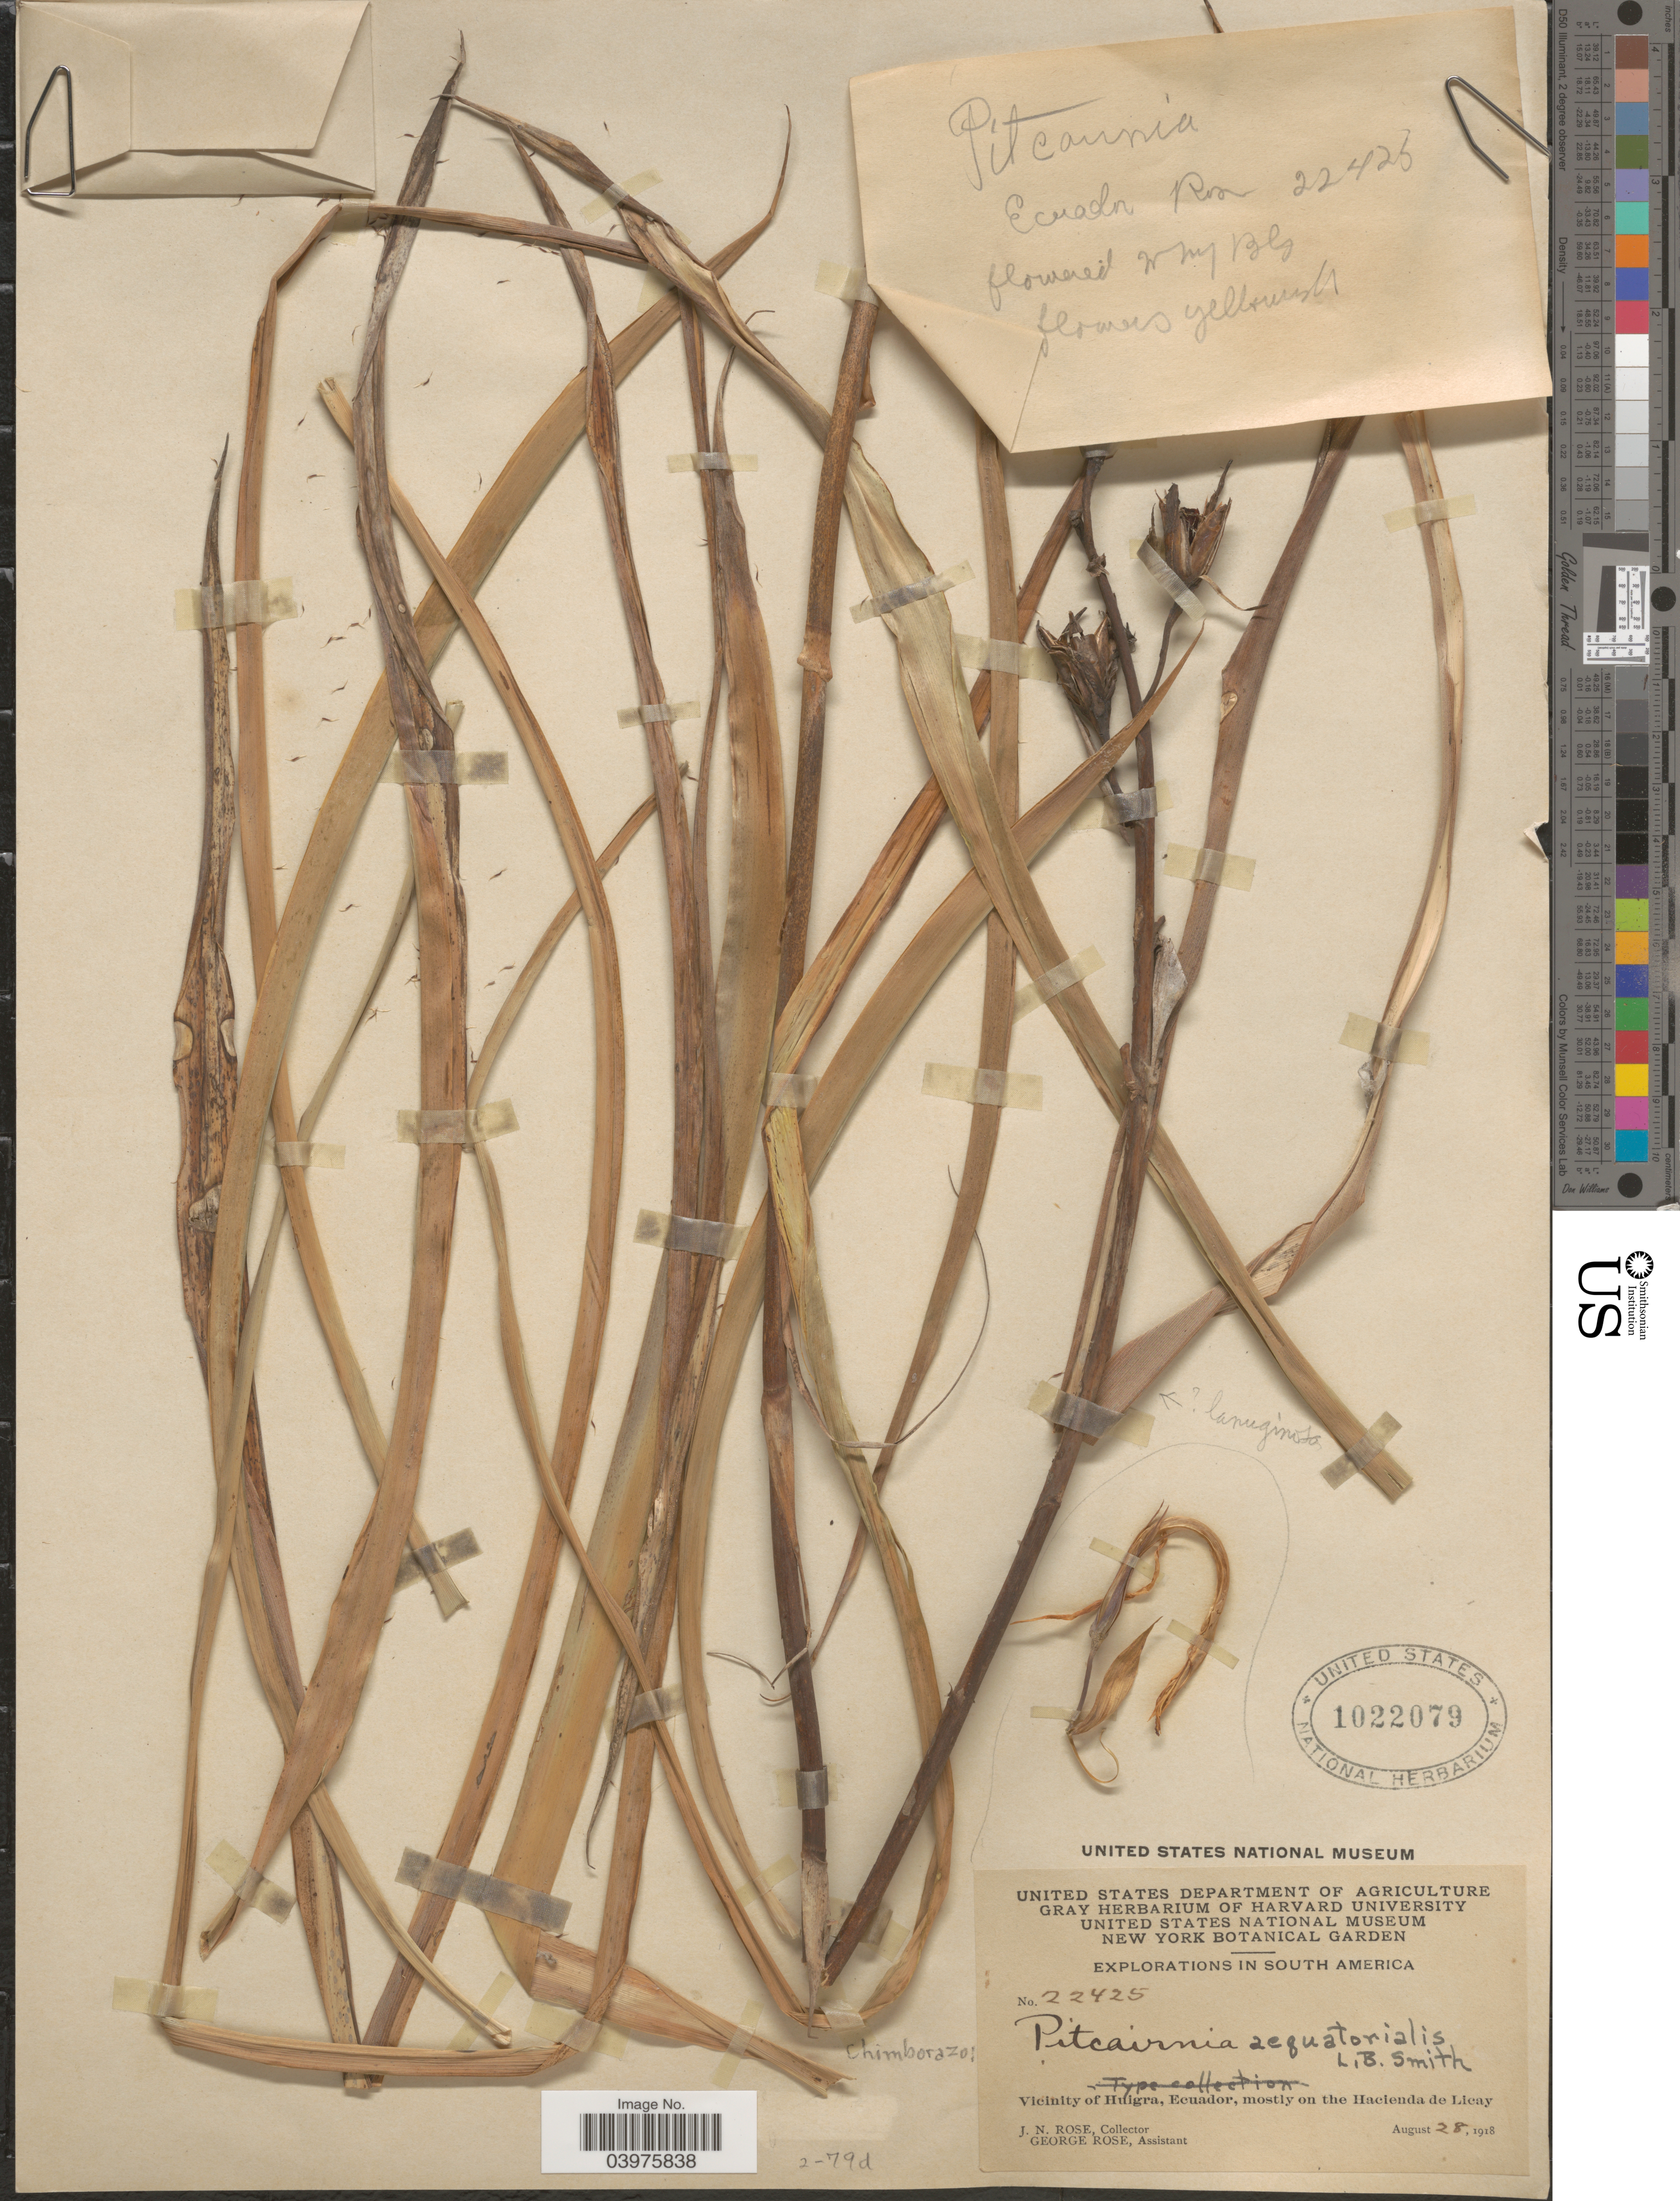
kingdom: Plantae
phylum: Tracheophyta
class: Liliopsida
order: Poales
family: Bromeliaceae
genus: Pitcairnia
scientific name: Pitcairnia aequatorialis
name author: L.B. Sm.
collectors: J. N. Rose & G. Rose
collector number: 22425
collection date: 1918-08-28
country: Ecuador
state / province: Chimborazo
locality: Vicinity of Huigra, mostly on the Hacienda de Licay.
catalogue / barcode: US 1022079